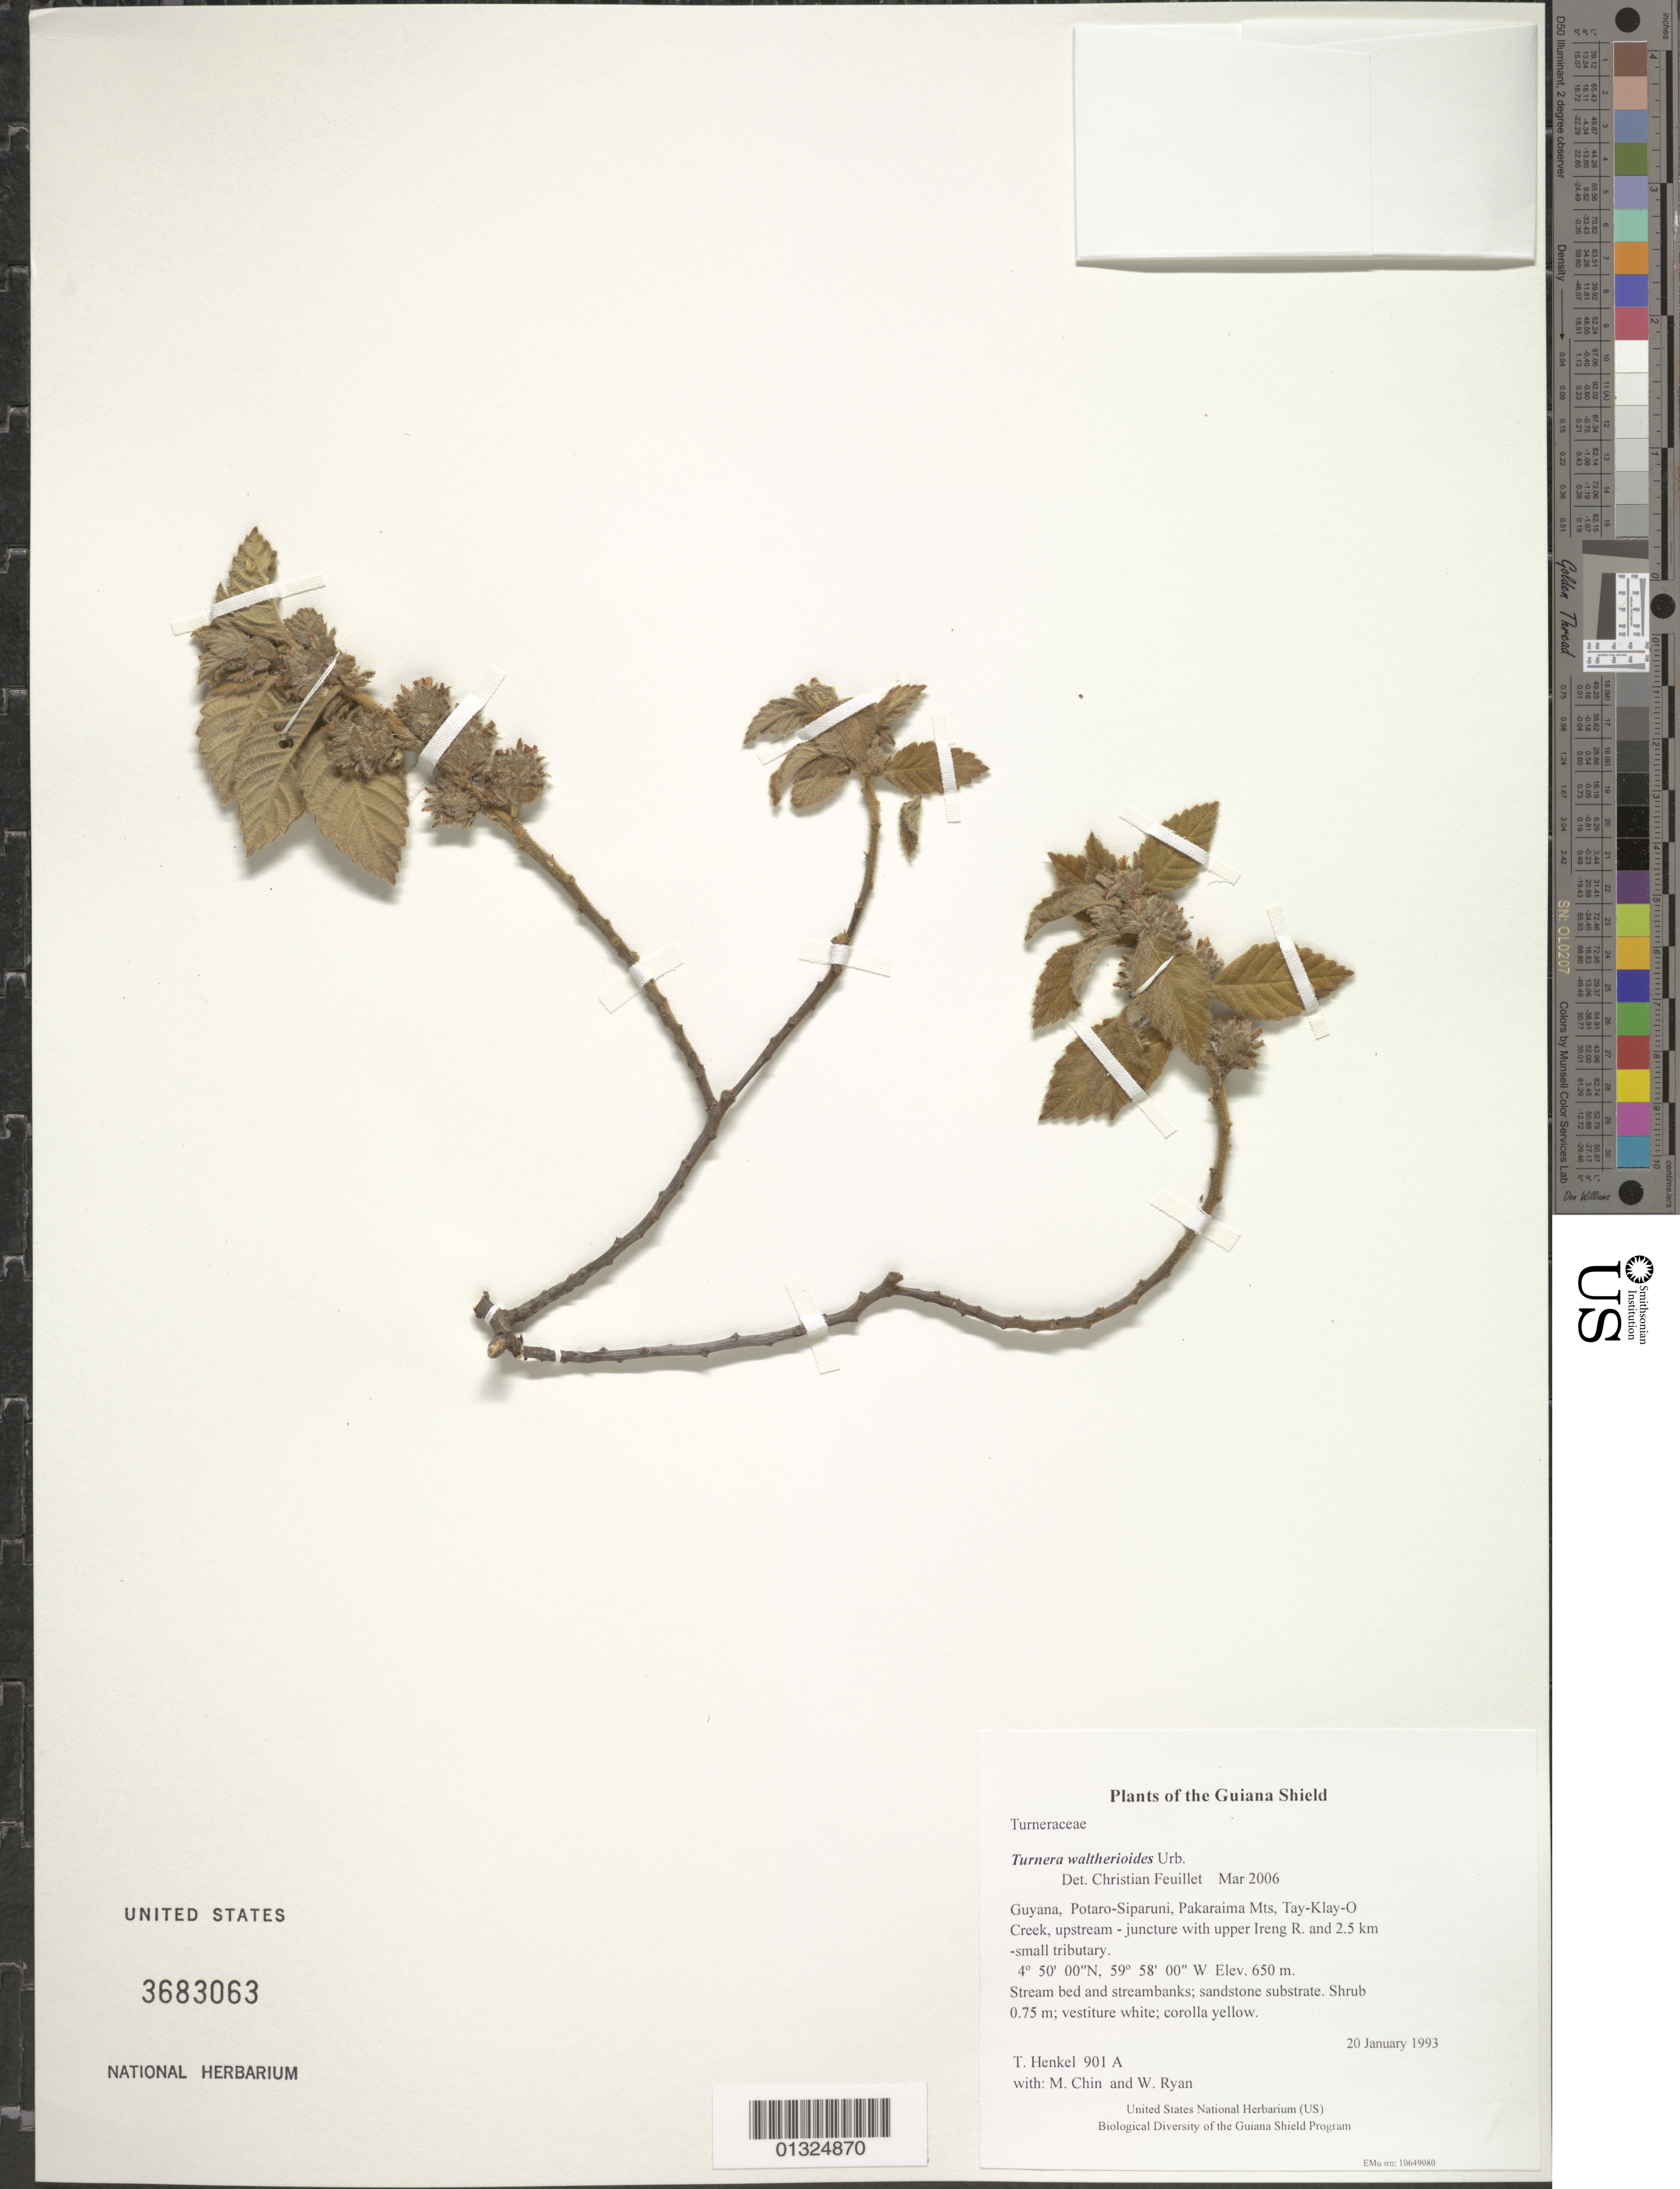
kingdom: Plantae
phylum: Tracheophyta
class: Magnoliopsida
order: Malpighiales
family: Turneraceae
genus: Oxossia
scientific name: Oxossia waltherioides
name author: (Urb.) L. Rocha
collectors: T. Henkel, M. Chin & W. Ryan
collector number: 901 A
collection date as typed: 20 January 1993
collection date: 1993-01-20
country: Guyana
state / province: Potaro-Siparuni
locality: Pakaraima Mts, Tay-Klay-O Creek, upstream - juncture with upper Ireng R. and 2.5 km -small tributary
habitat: Stream bed and streambanks; sandstone substrate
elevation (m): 650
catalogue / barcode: US 3683063